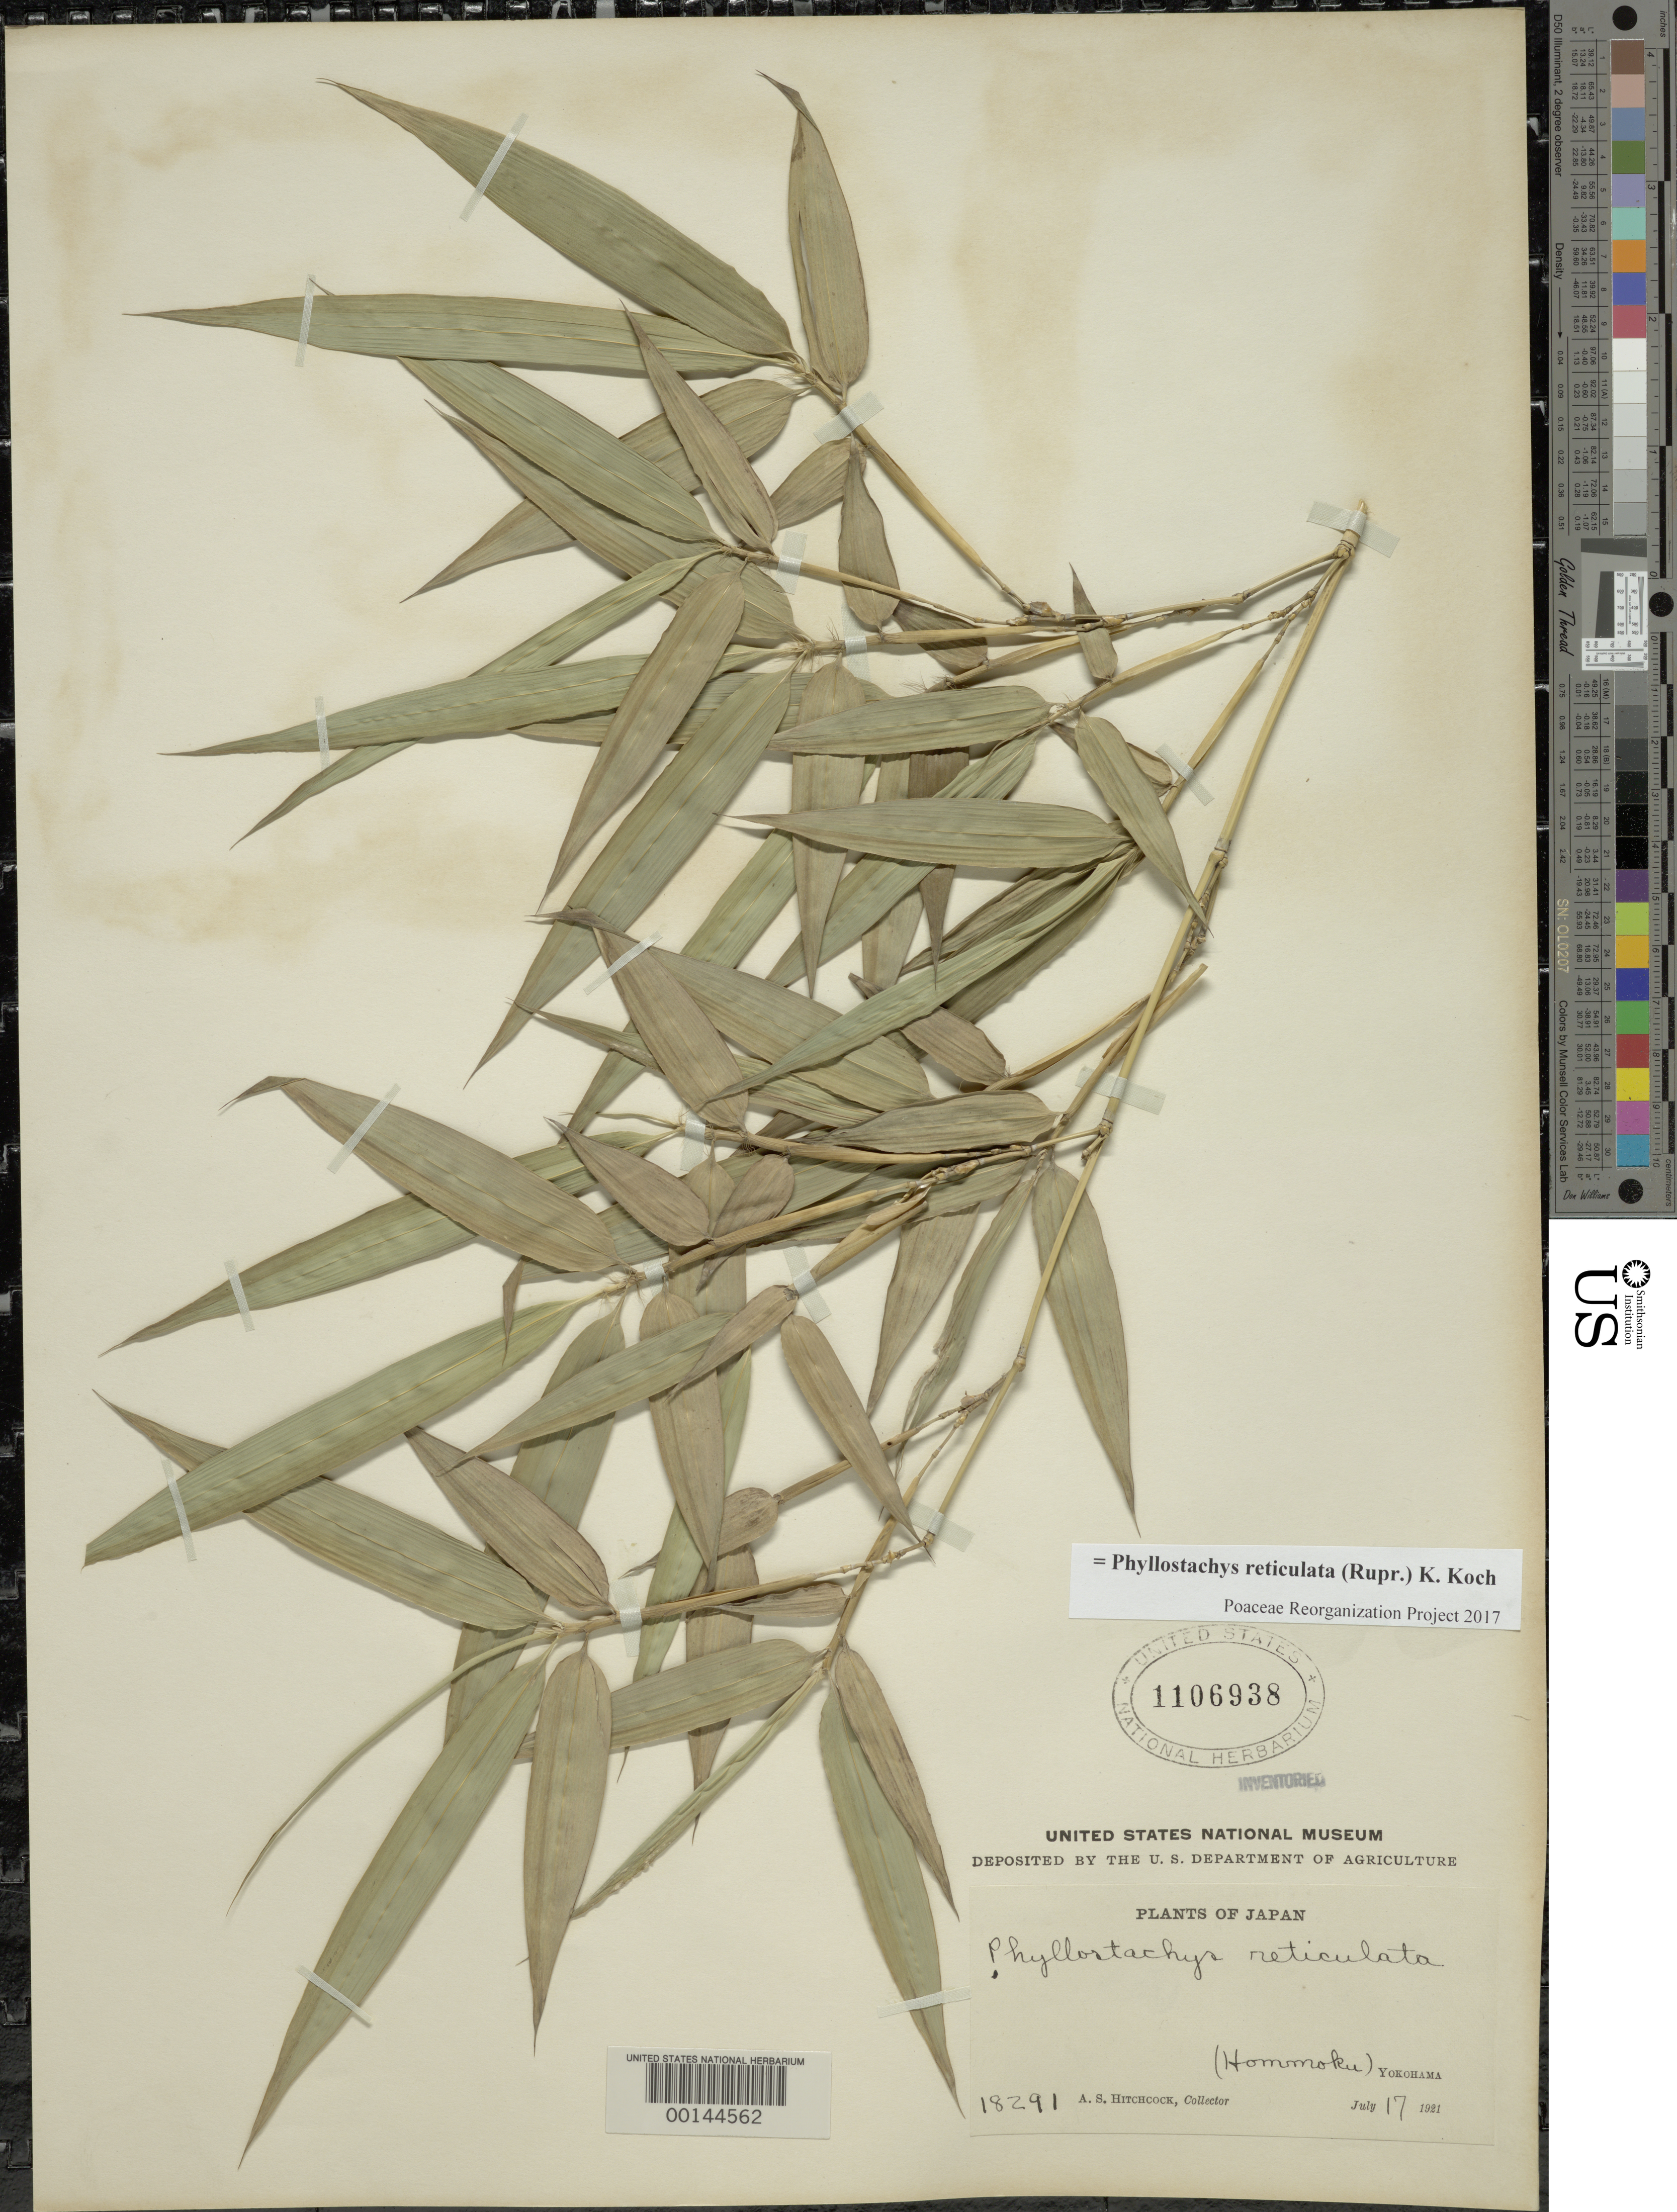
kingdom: Plantae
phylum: Tracheophyta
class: Liliopsida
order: Poales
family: Poaceae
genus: Phyllostachys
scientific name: Phyllostachys reticulata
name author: (Rupr.) K. Koch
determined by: Poaceae Reorganization Project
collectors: A. S. Hitchcock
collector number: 18291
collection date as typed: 17 Jul 1921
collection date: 1921-07-17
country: Japan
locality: Yokohama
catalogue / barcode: US 1106938